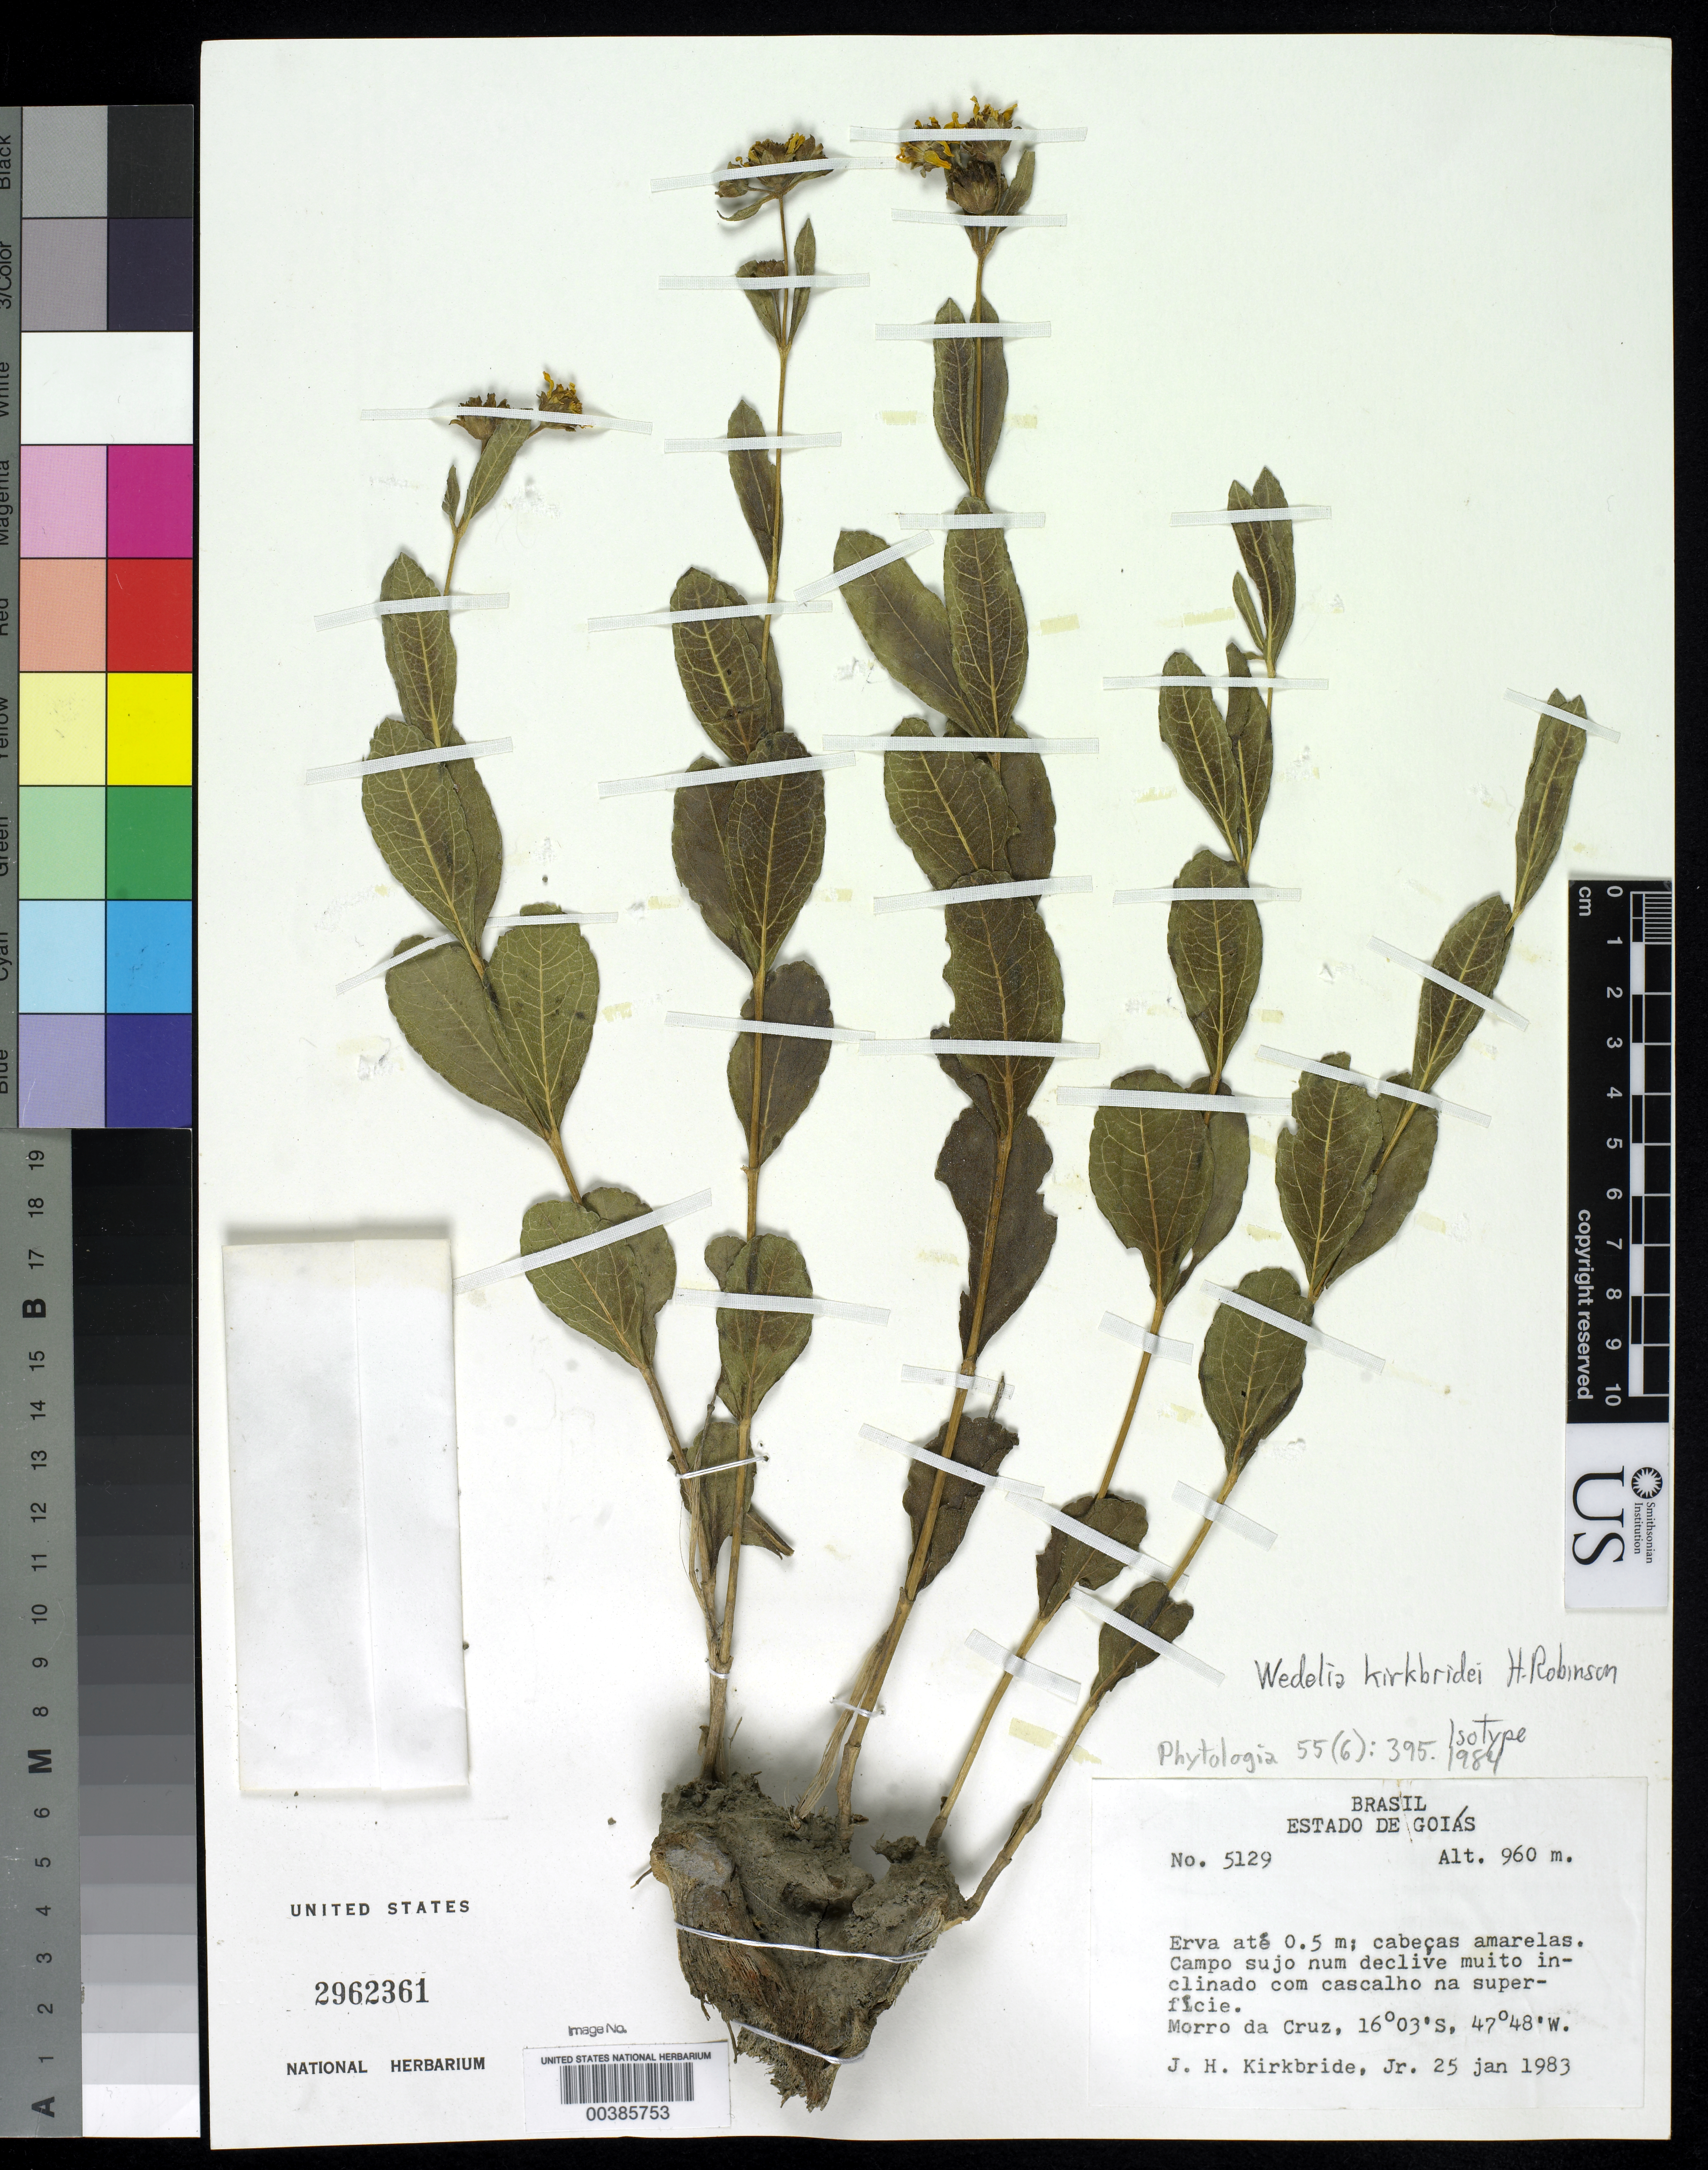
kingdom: Plantae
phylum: Tracheophyta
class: Magnoliopsida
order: Asterales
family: Asteraceae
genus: Wedelia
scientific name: Wedelia kirkbridei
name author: H. Rob.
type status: Isotype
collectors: J. H. Kirkbride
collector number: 5129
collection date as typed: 25 Jan 1983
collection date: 1983-01-25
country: Brazil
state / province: Goiás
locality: Morro da Cruz.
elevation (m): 960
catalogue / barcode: US 2962361